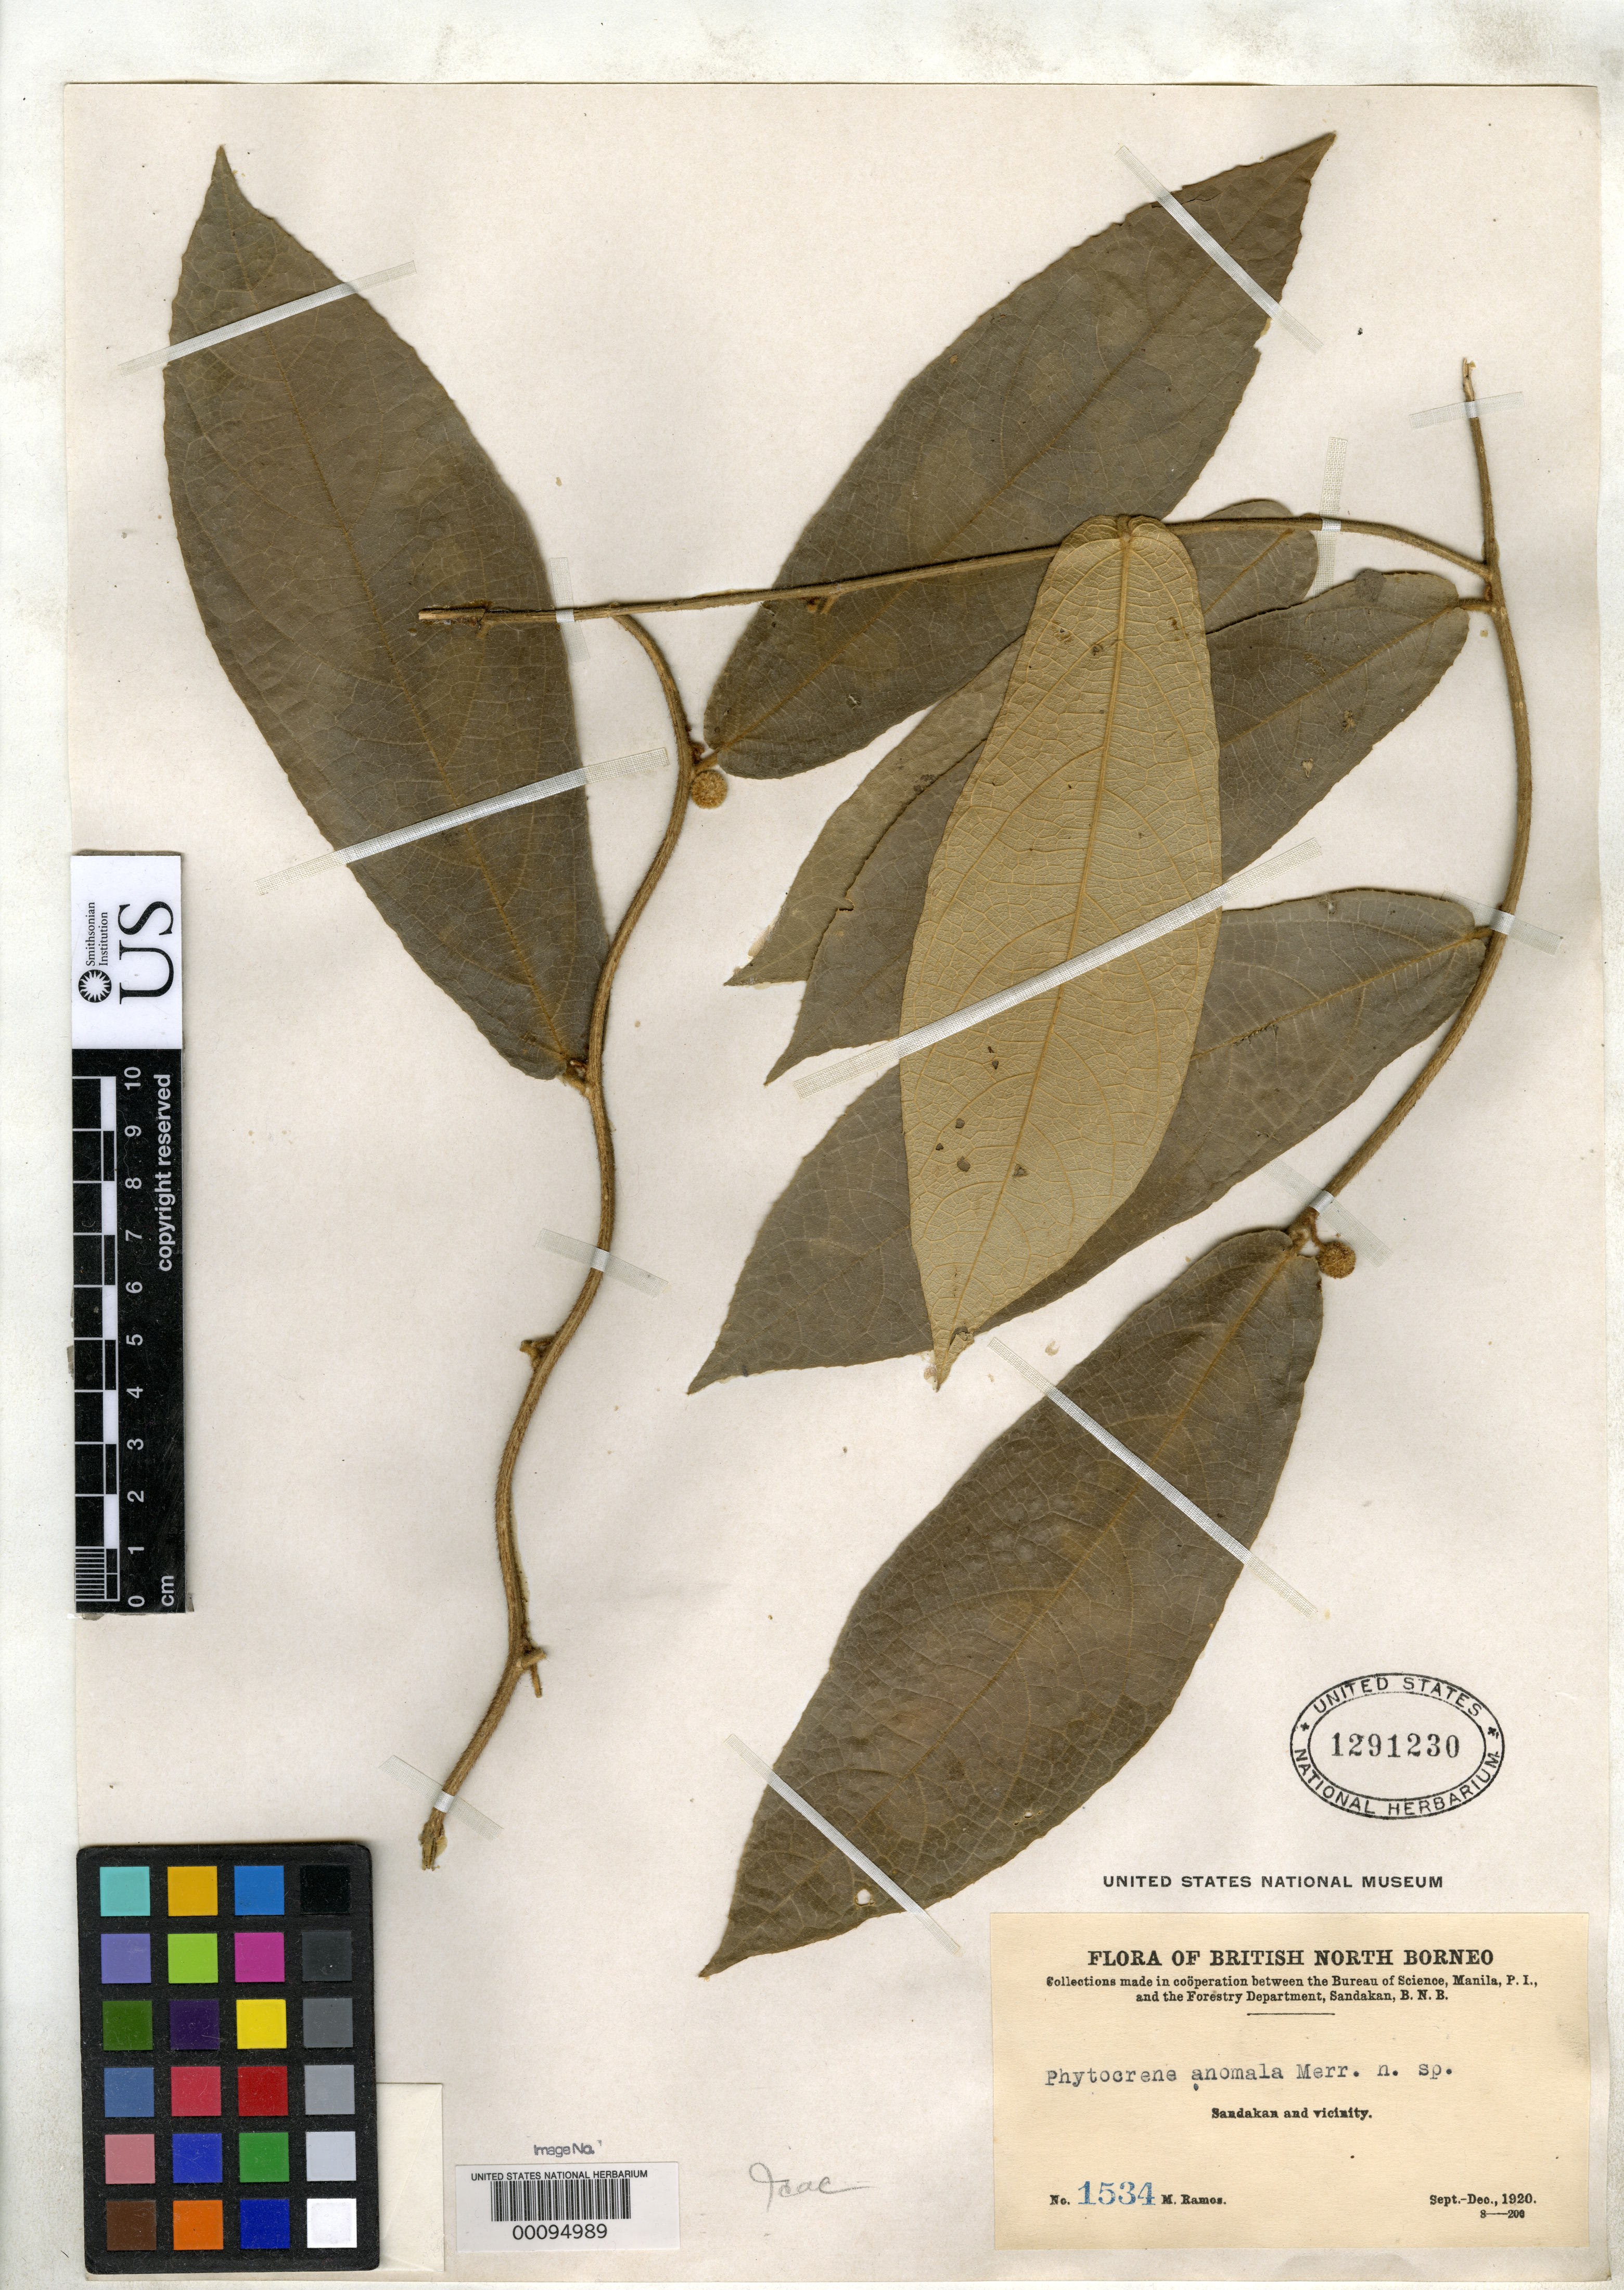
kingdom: Plantae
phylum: Tracheophyta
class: Magnoliopsida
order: Icacinales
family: Icacinaceae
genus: Phytocrene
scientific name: Phytocrene anomala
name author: Merr.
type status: Isotype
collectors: M. Ramos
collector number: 1534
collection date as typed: Sep 1920 to -- Dec 1920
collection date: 1920-09/1920-12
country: Malaysia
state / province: Sabah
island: Borneo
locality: Sandakan & vicinity.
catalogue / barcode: US 1291230